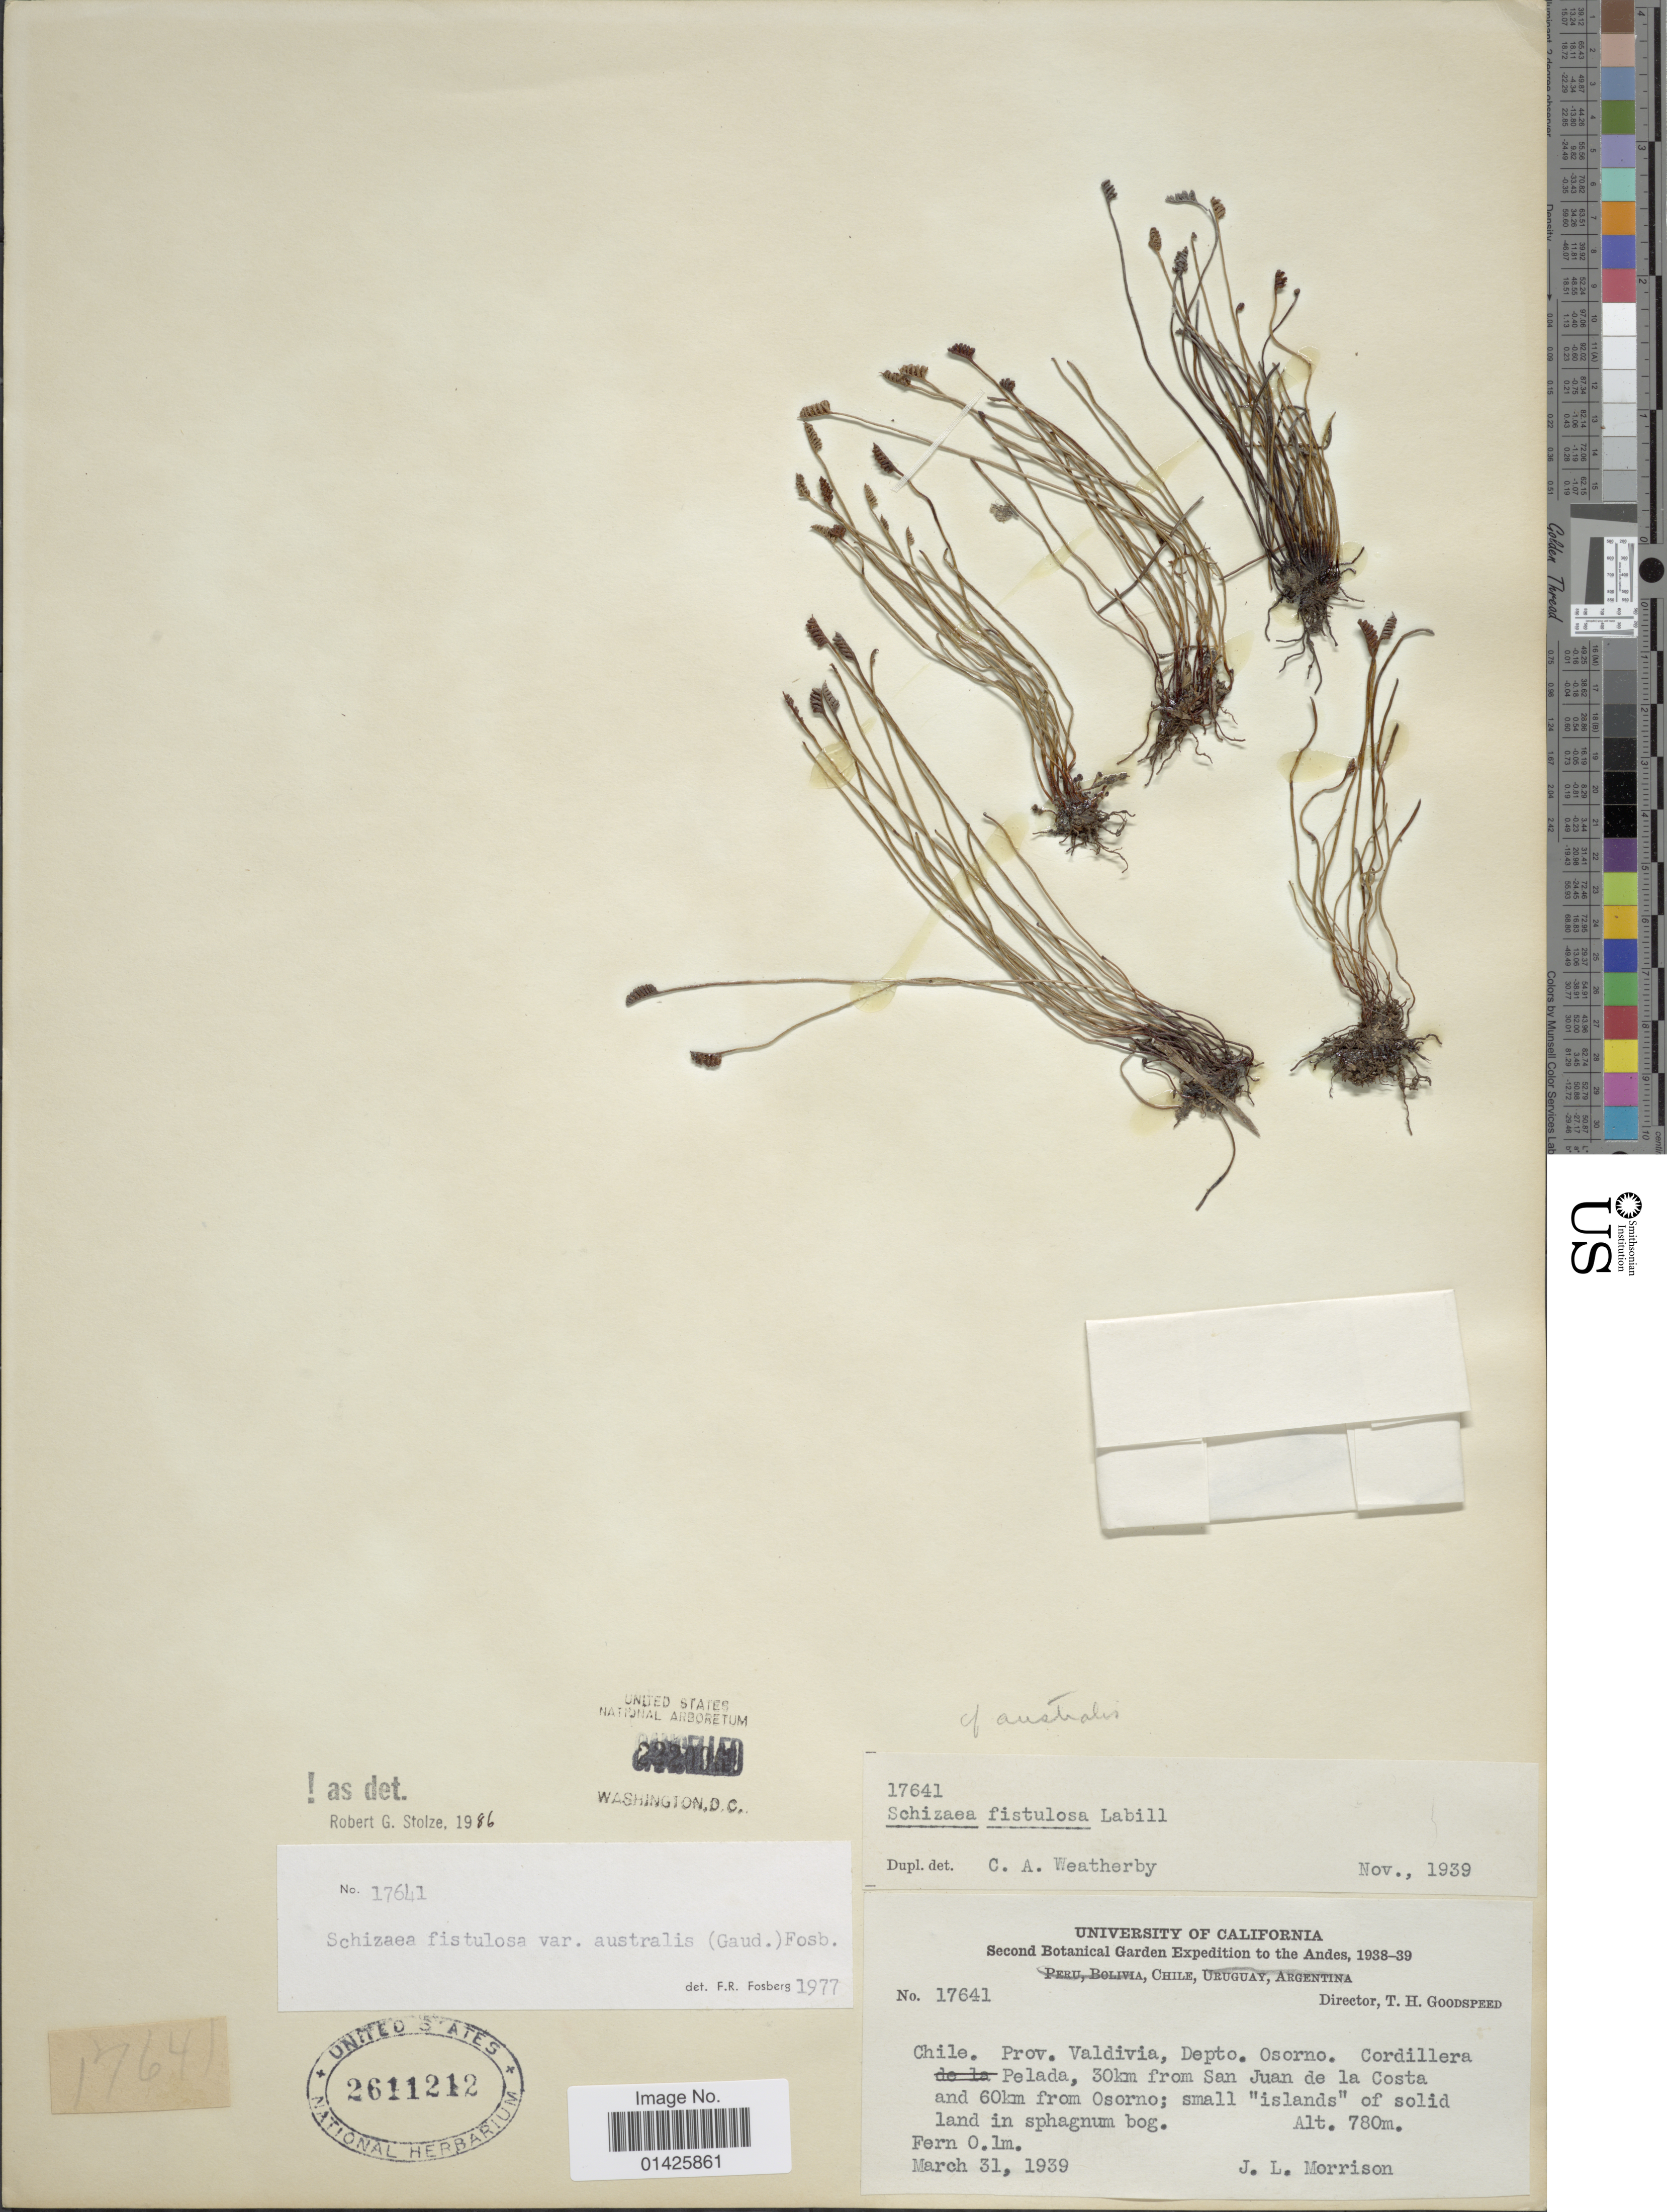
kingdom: Plantae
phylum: Tracheophyta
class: Polypodiopsida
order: Schizaeales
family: Schizaeaceae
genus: Schizaea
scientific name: Schizaea fistulosa var. australis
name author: (Gaudich.) Hook. f.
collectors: J. L. Morrison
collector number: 17641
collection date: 1939-03-31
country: Chile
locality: Prov. Valdivia, Depto. Osorno, Cordillera Pelada, 30km from San Juan de la Costa and 60 km from Osorno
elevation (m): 780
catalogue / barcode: US 2611212